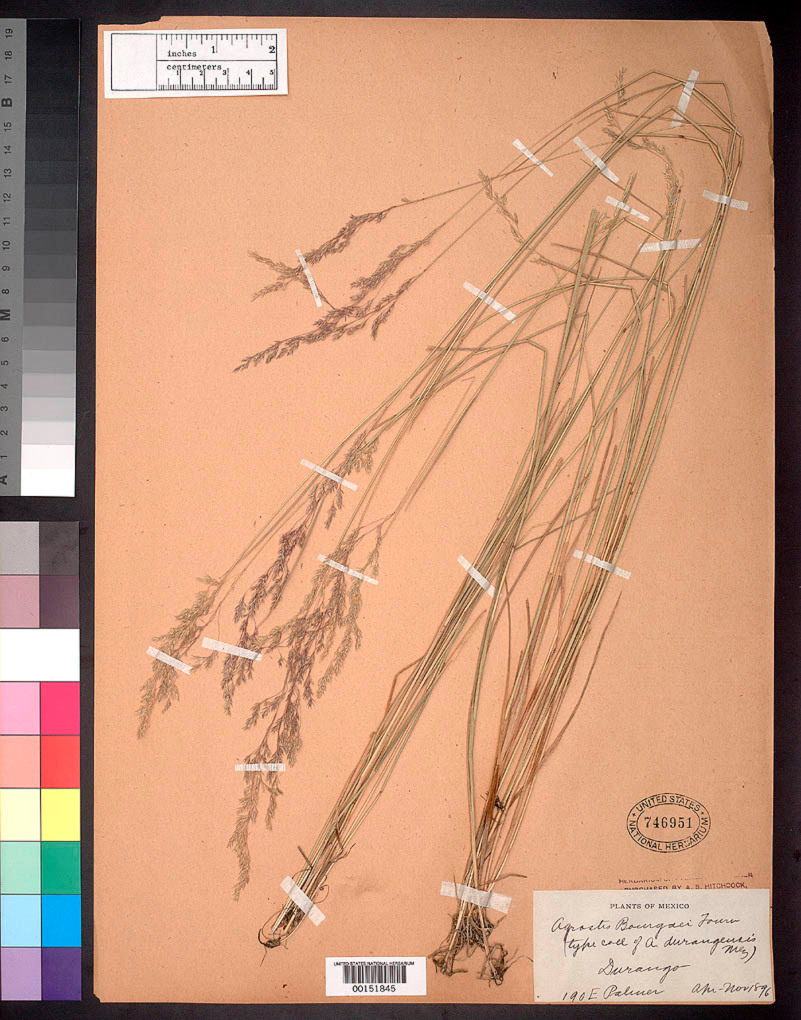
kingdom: Plantae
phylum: Tracheophyta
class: Liliopsida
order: Poales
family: Poaceae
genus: Agrostis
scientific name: Agrostis durangensis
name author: Mez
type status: Isotype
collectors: E. Palmer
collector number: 190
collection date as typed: Apr 1896 to -- Nov 1896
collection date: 1896-04/1896-11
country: Mexico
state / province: Durango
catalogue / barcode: US 746951